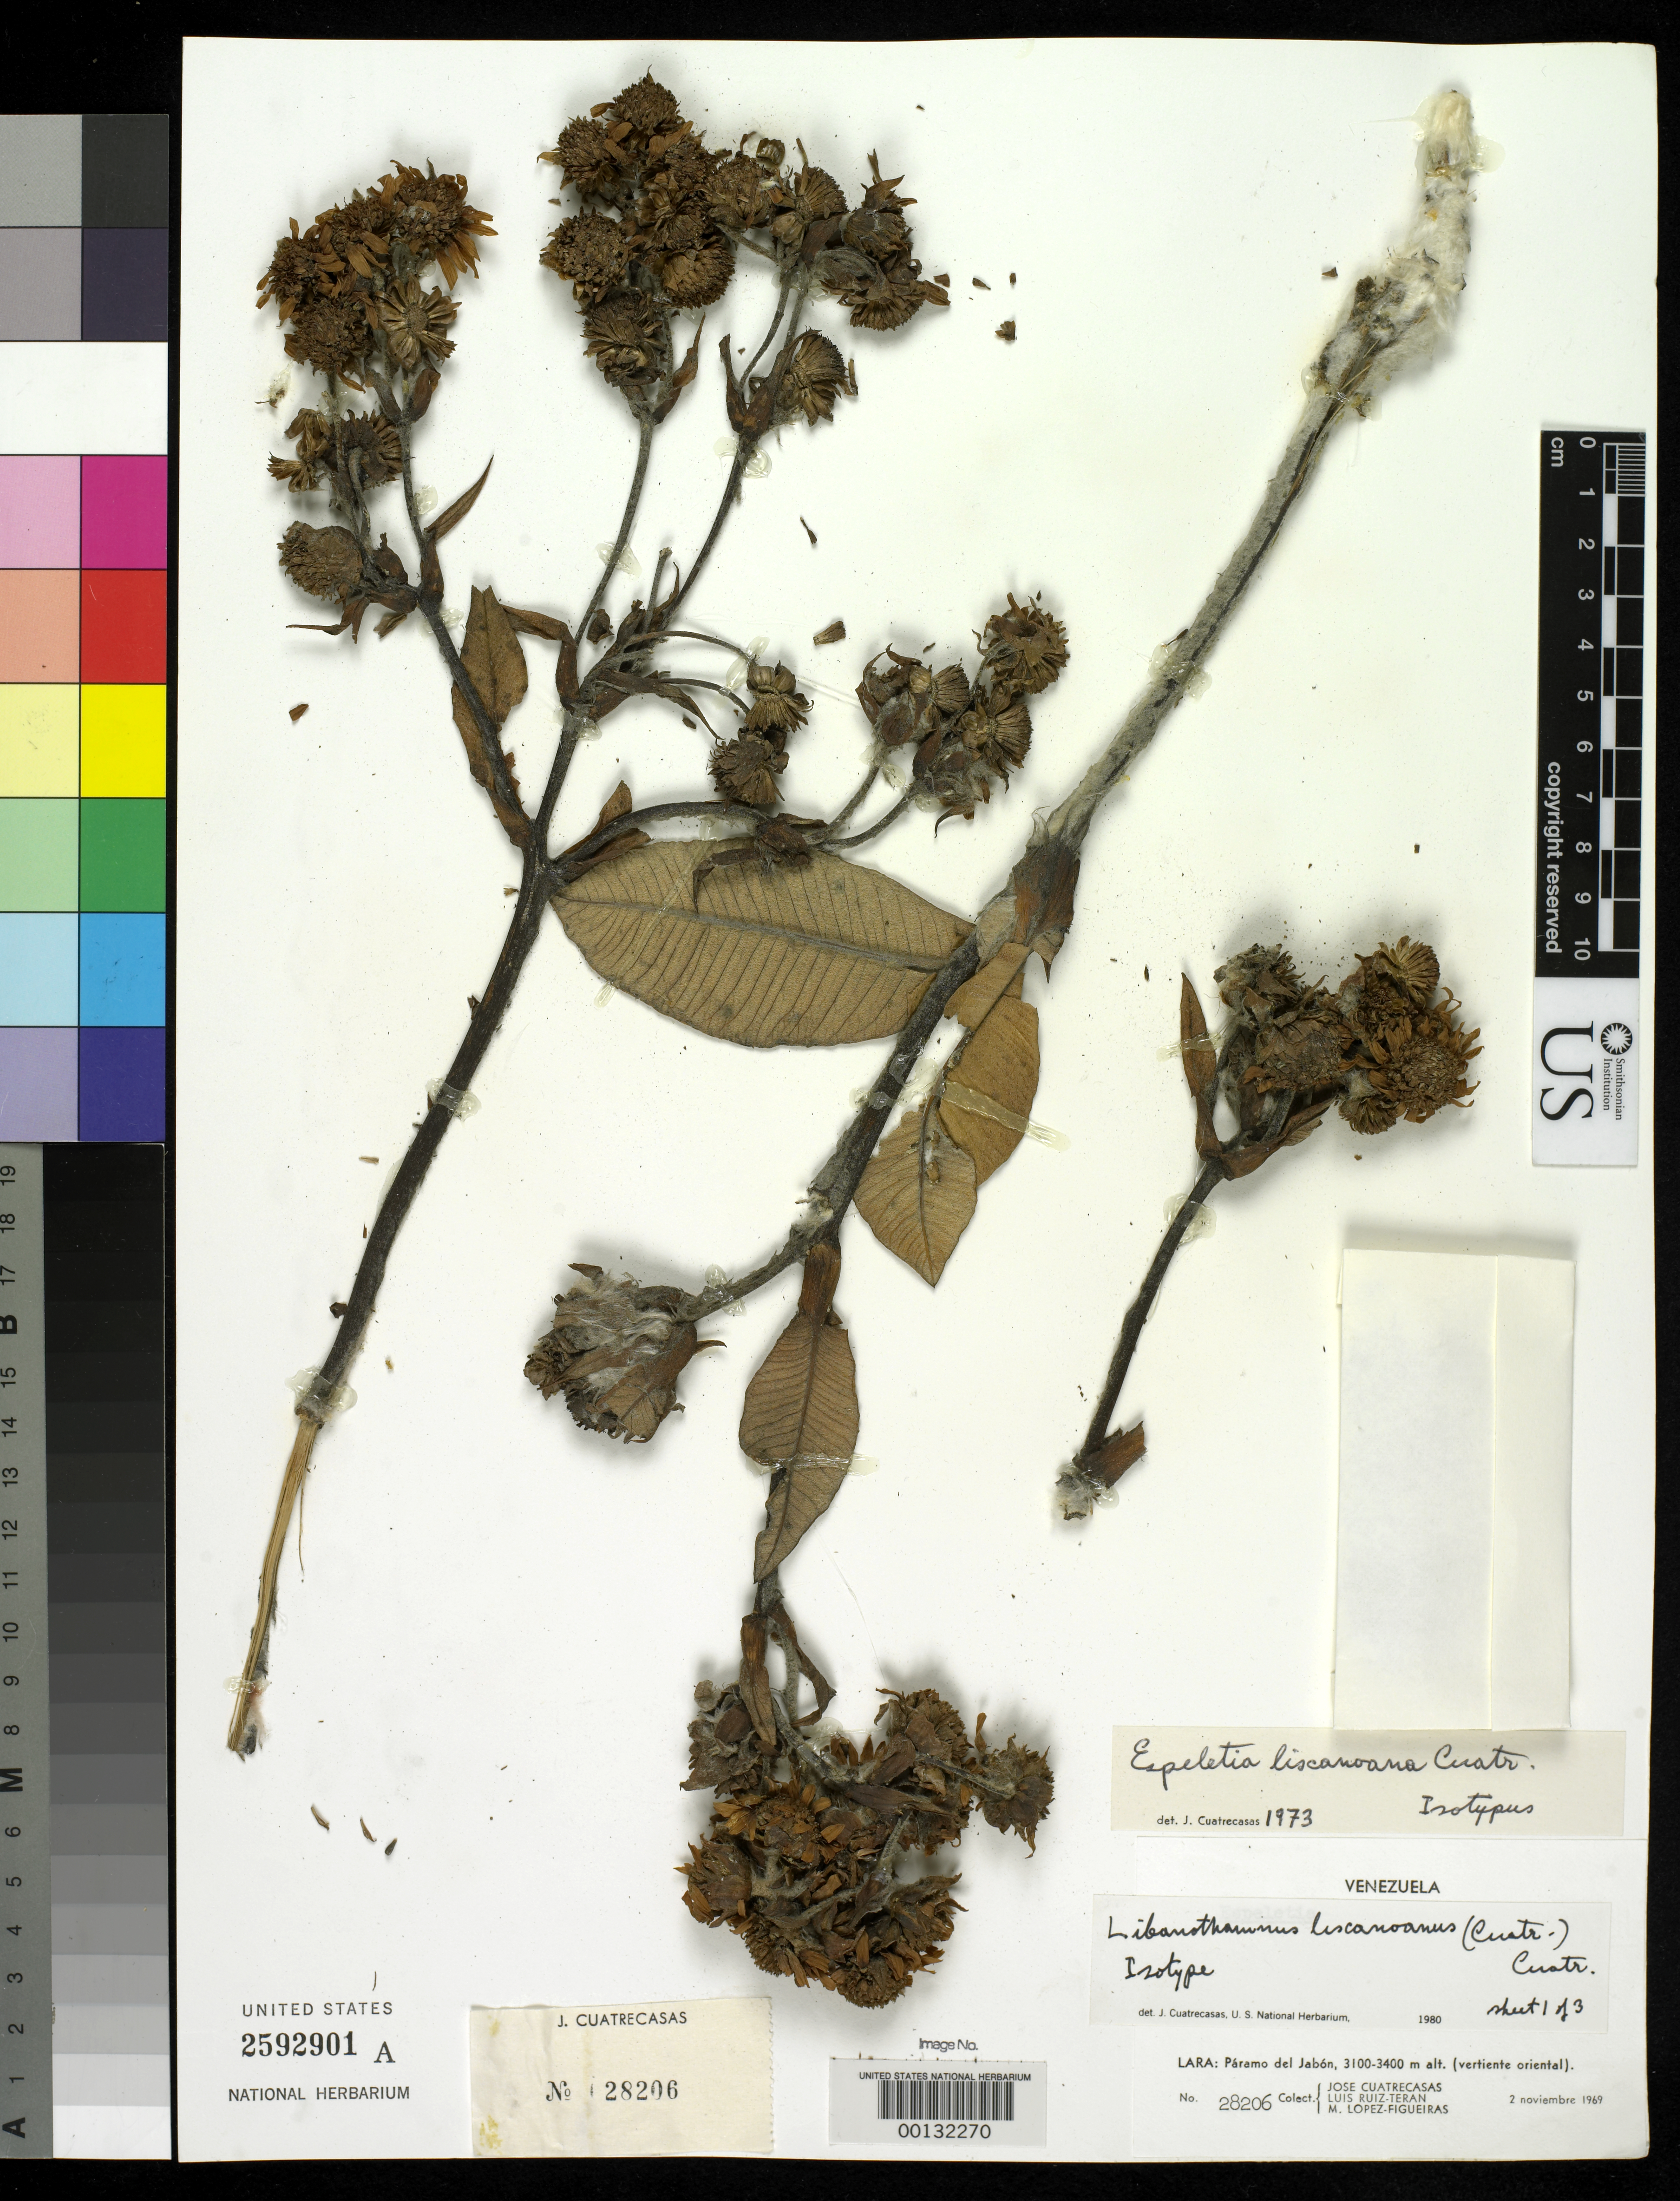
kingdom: Plantae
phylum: Tracheophyta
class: Magnoliopsida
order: Asterales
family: Asteraceae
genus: Espeletia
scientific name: Espeletia liscanoana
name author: Cuatrec.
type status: Isotype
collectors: J. Cuatrecasas, L. E. Ruíz-Terán & M. López Figueiras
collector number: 28206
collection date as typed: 02 Nov 1969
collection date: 1969-11-02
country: Venezuela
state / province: Lara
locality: Páramo del Jabon, vertiente oriental. [Páramo del Jabon, E slope].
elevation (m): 3100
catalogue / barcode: US 2592901A